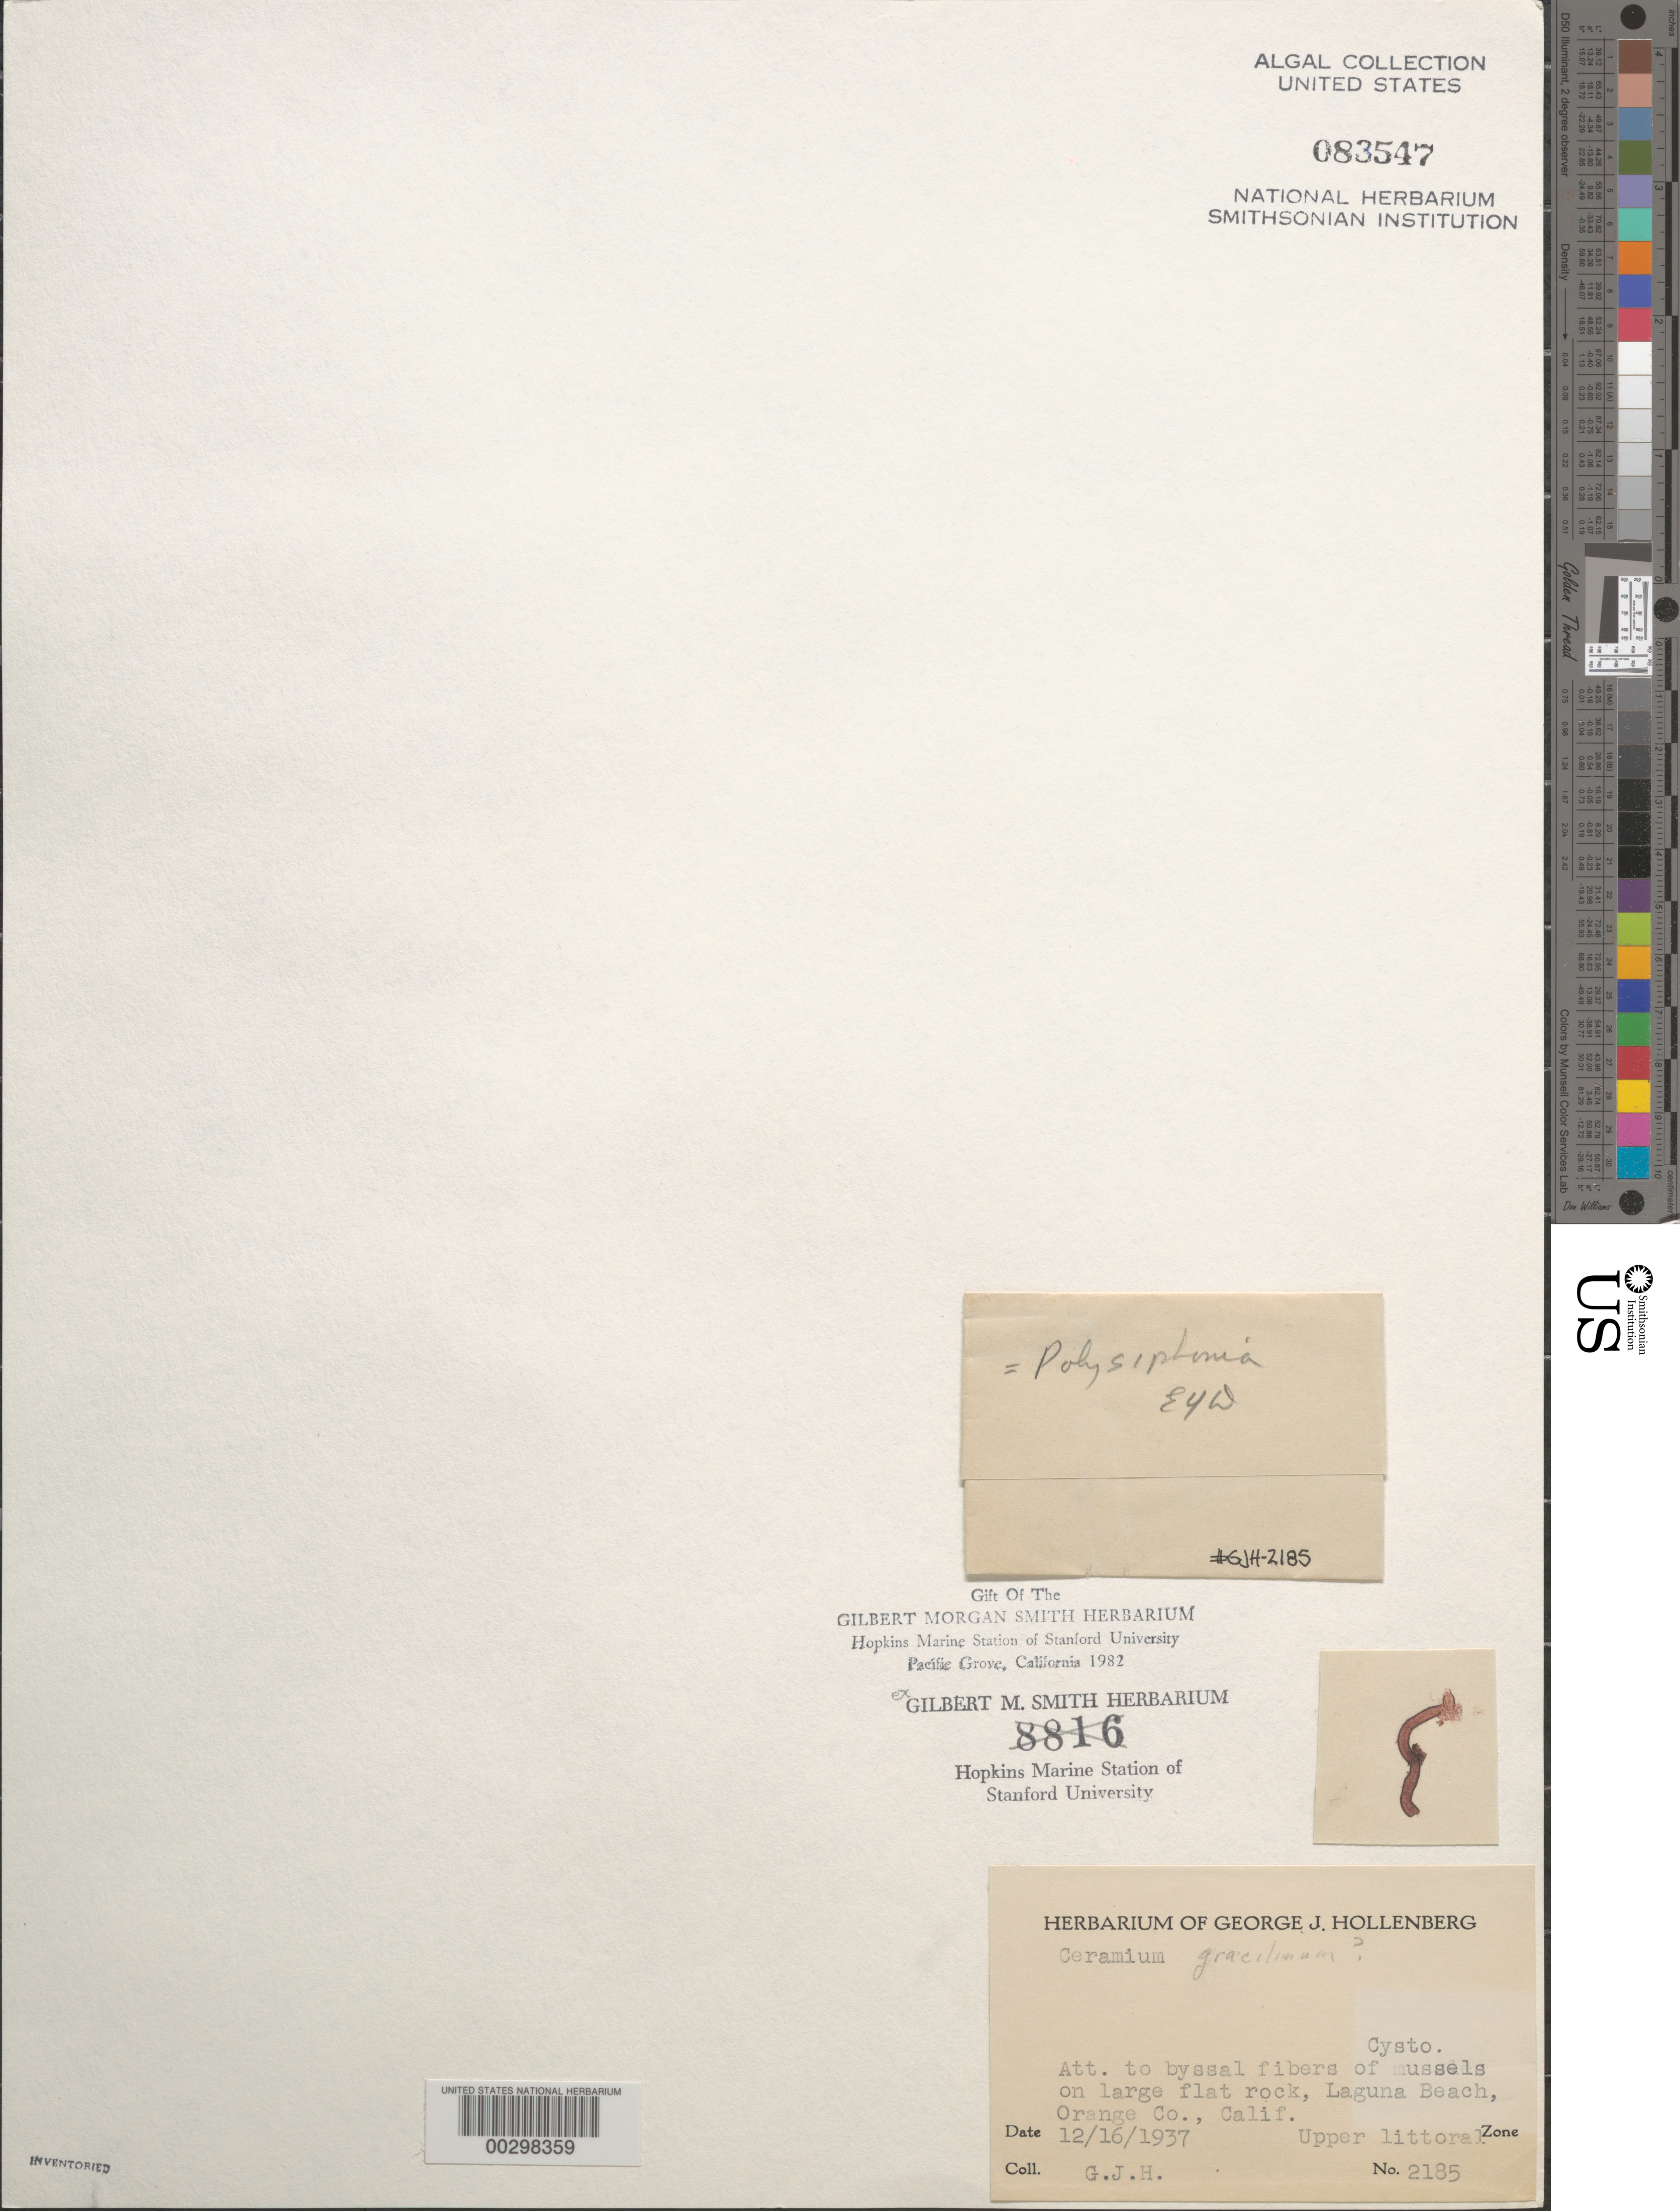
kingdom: Plantae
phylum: Rhodophyta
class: Florideophyceae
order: Ceramiales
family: Ceramiaceae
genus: Ceramium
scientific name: Ceramium gracilliferum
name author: Griffiths & Harvey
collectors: G. Hollenberg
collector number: GJH 2185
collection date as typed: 16 Dec 1937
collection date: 1937-12-16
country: United States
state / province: California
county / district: Orange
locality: Laguna Beach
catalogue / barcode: US 83547